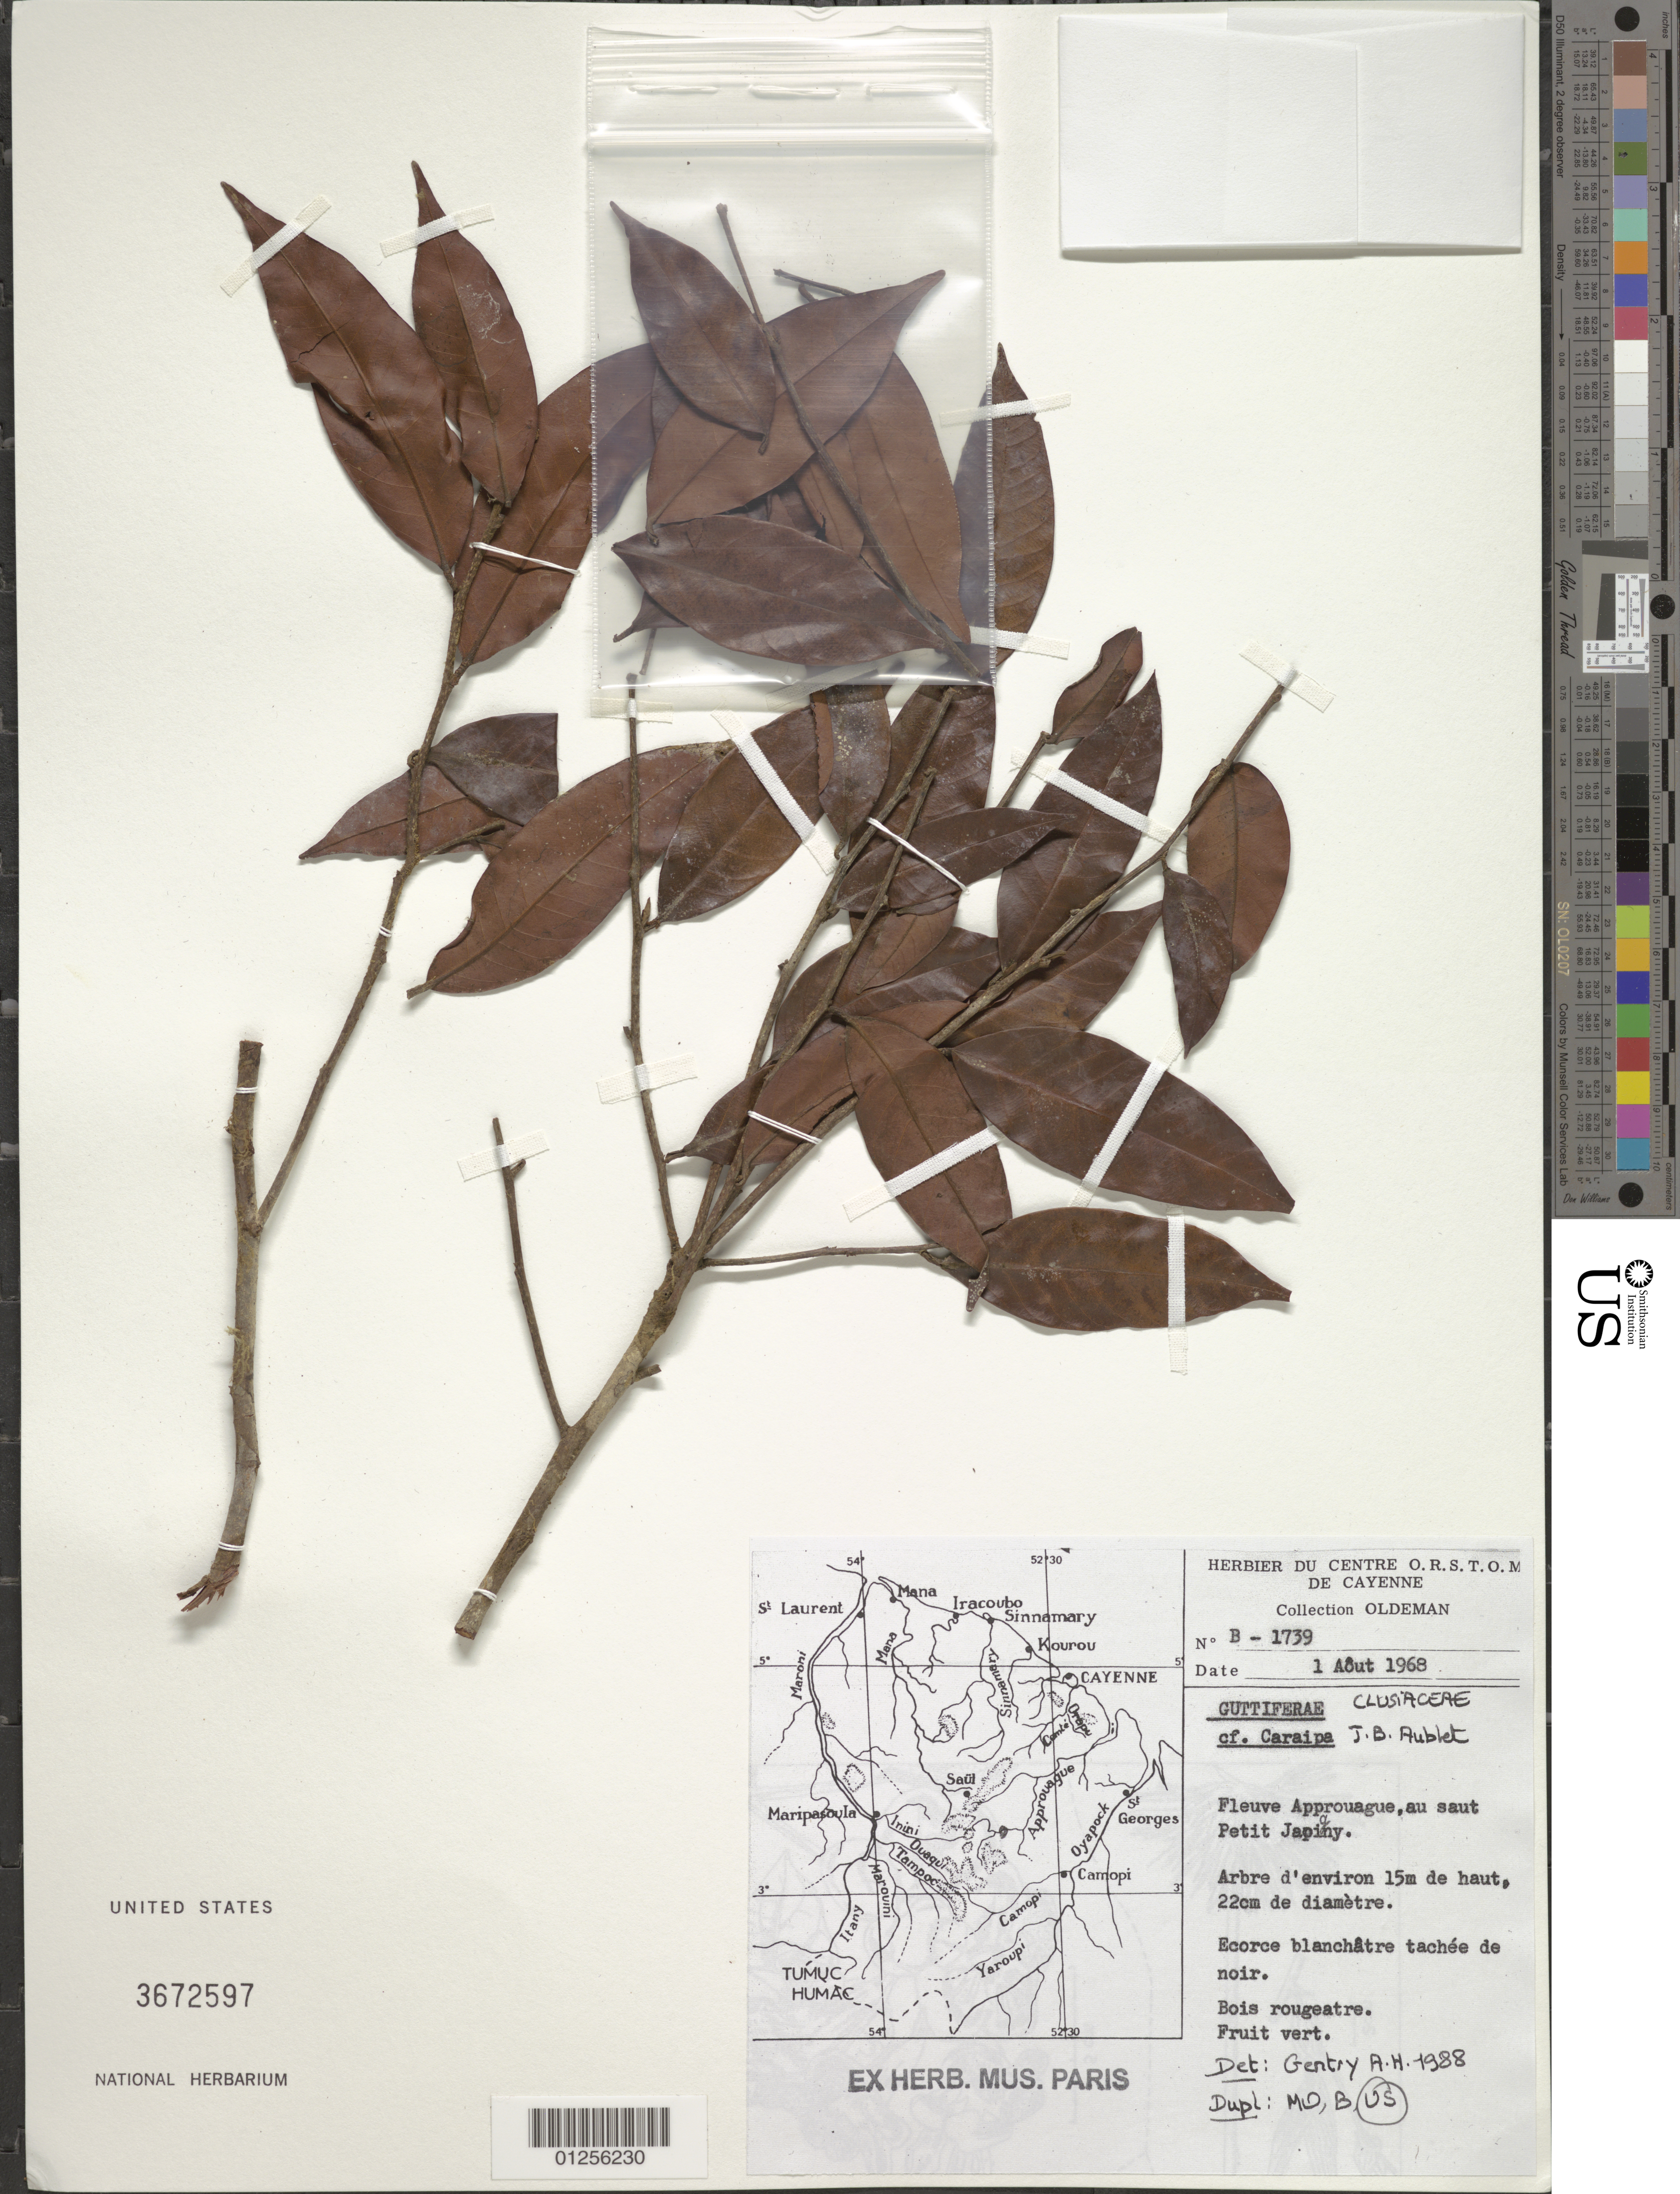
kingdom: Plantae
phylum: Tracheophyta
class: Magnoliopsida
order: Malpighiales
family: Calophyllaceae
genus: Caraipa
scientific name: Caraipa sp.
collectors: R. Oldeman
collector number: B-1739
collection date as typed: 1-Aug-68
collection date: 1968-08-01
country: French Guiana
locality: Approuague R., au Saut Petit Japigny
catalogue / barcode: US 3672597